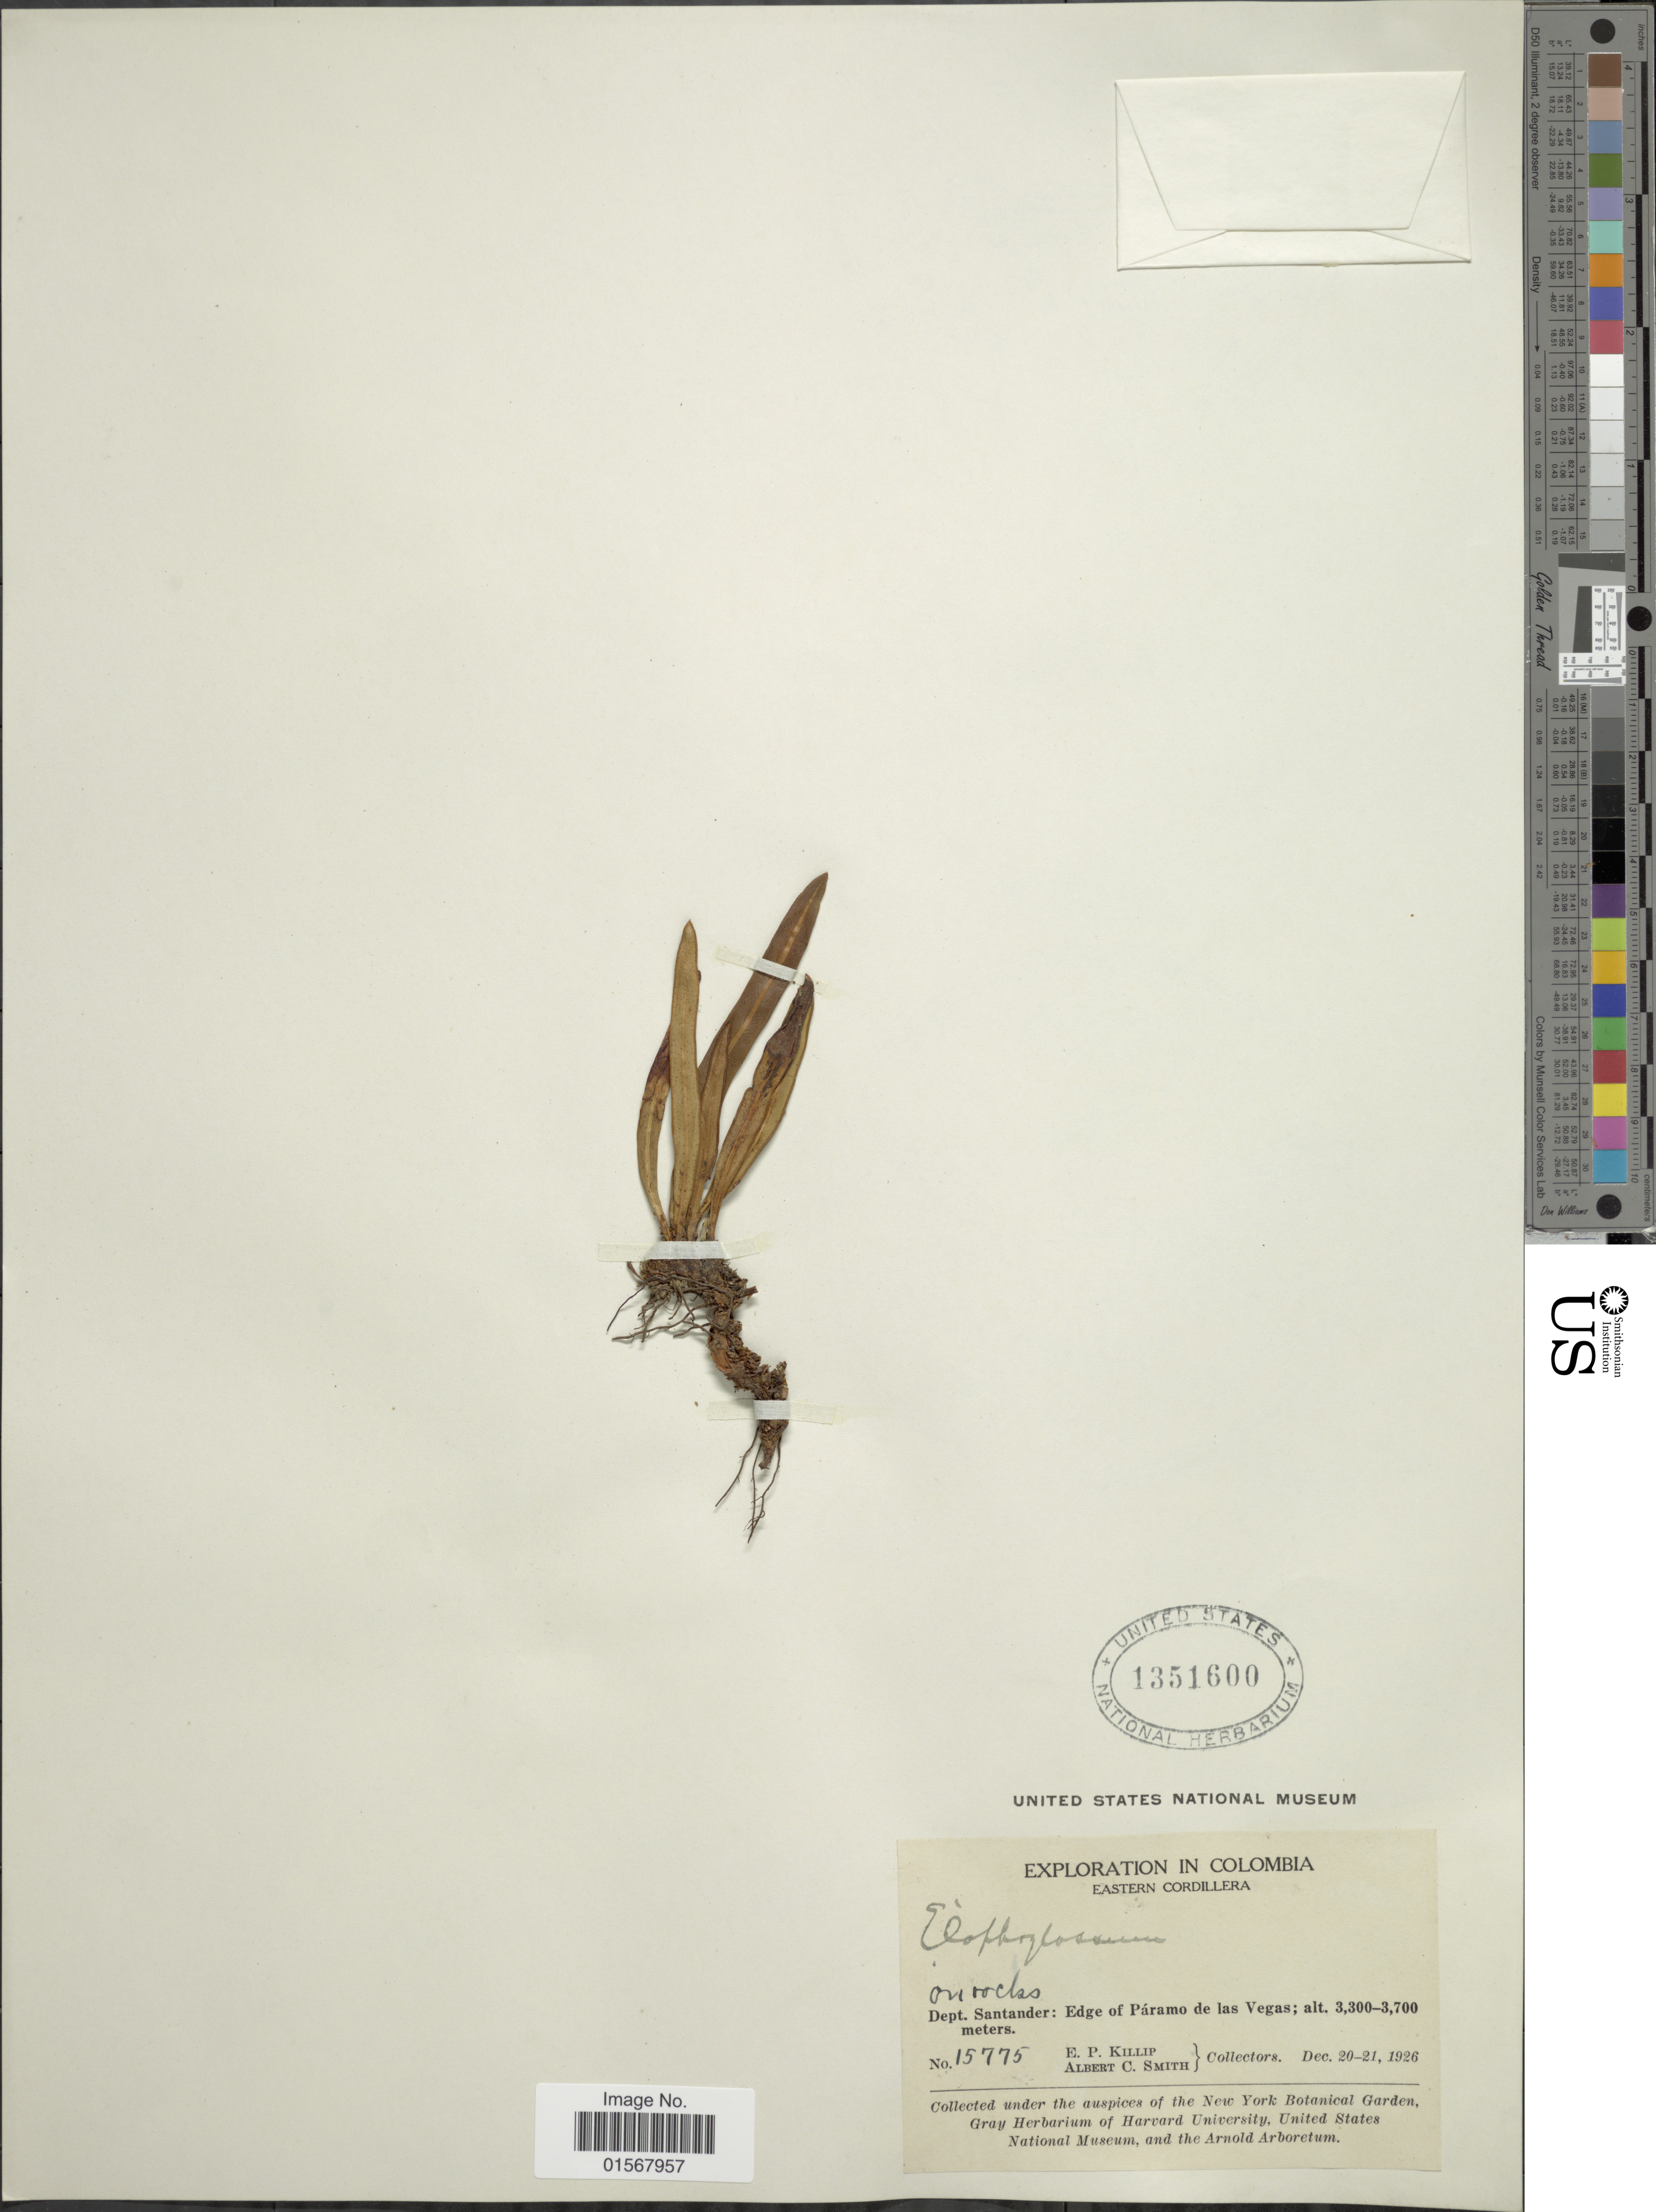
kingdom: Plantae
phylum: Tracheophyta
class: Polypodiopsida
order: Polypodiales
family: Dryopteridaceae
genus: Elaphoglossum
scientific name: Elaphoglossum sp.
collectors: E. P. Killip & A. C. Smith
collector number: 15775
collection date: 1926-12-20/1926-12-21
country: Colombia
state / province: Santander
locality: Eastern Cordillera, Dept. Santander: Paramo de las Vegas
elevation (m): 3300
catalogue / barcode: US 1351600